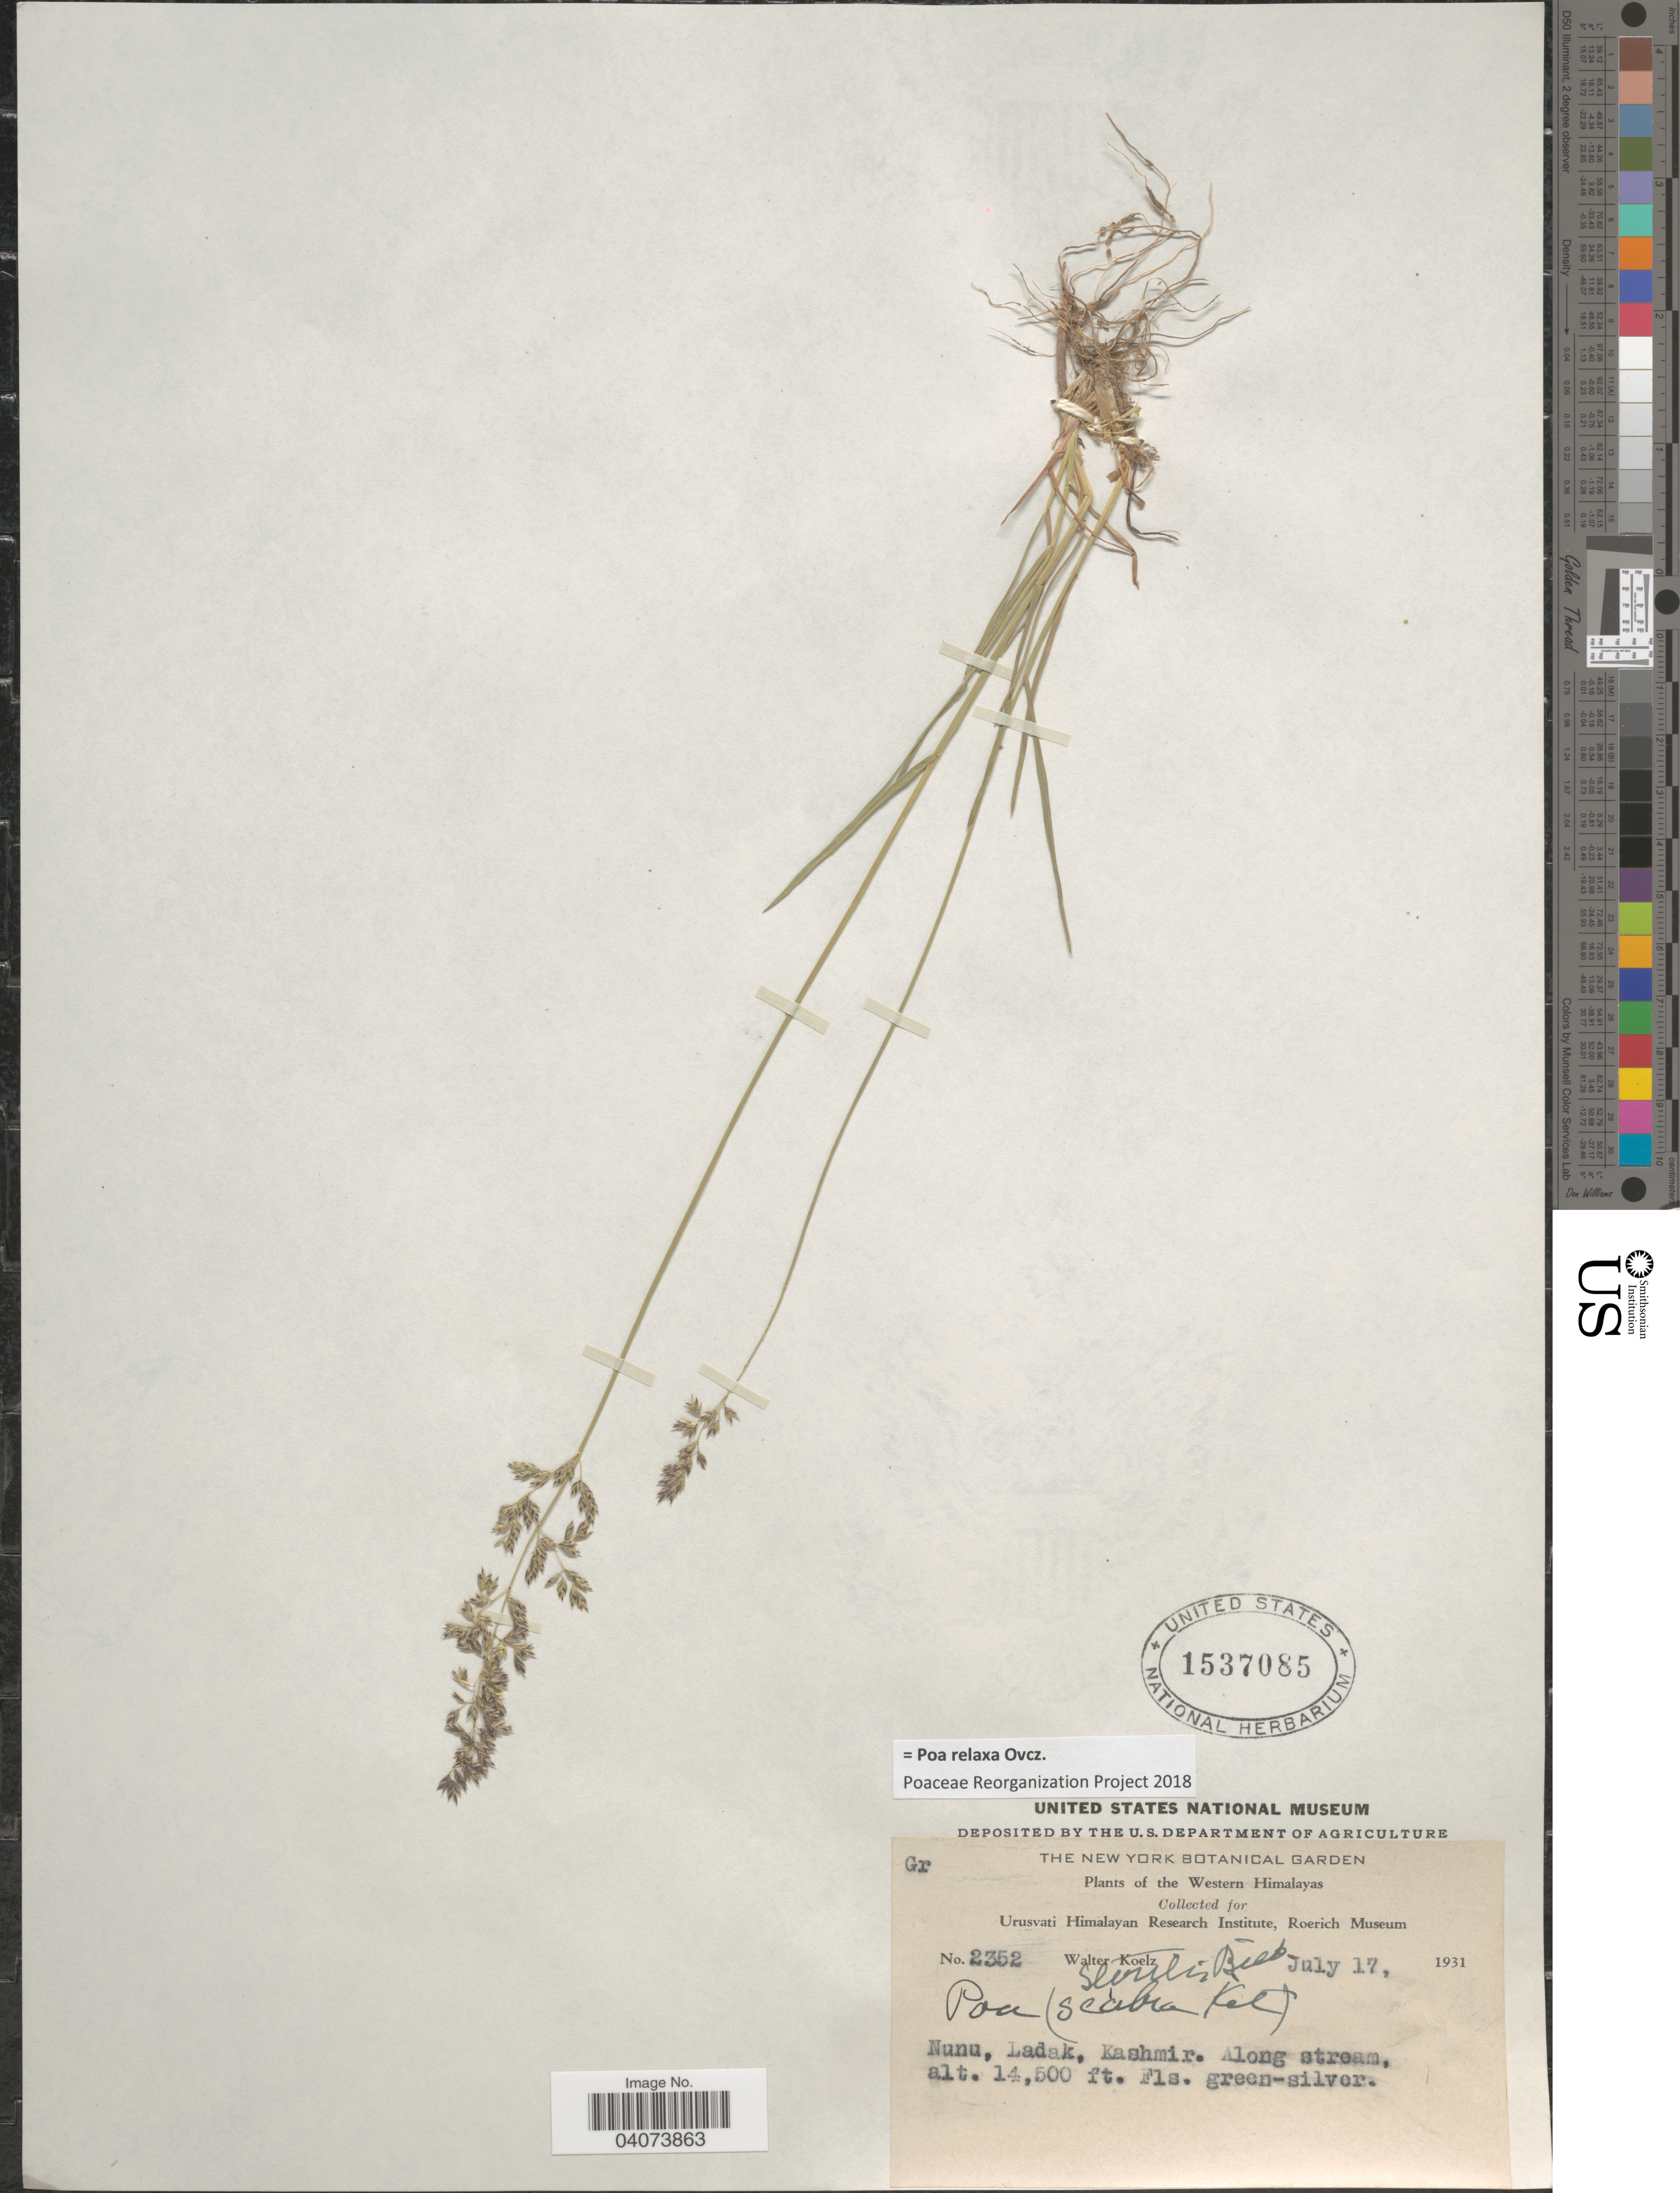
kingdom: Plantae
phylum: Tracheophyta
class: Liliopsida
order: Poales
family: Poaceae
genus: Poa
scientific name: Poa relaxa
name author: Ovcz.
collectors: W. N. Koelz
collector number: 2352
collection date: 1931-07-17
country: India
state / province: Ladakh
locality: The Western Himalayas. Nunu, Ladak, Kashmir.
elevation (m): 4420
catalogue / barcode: US 1537085